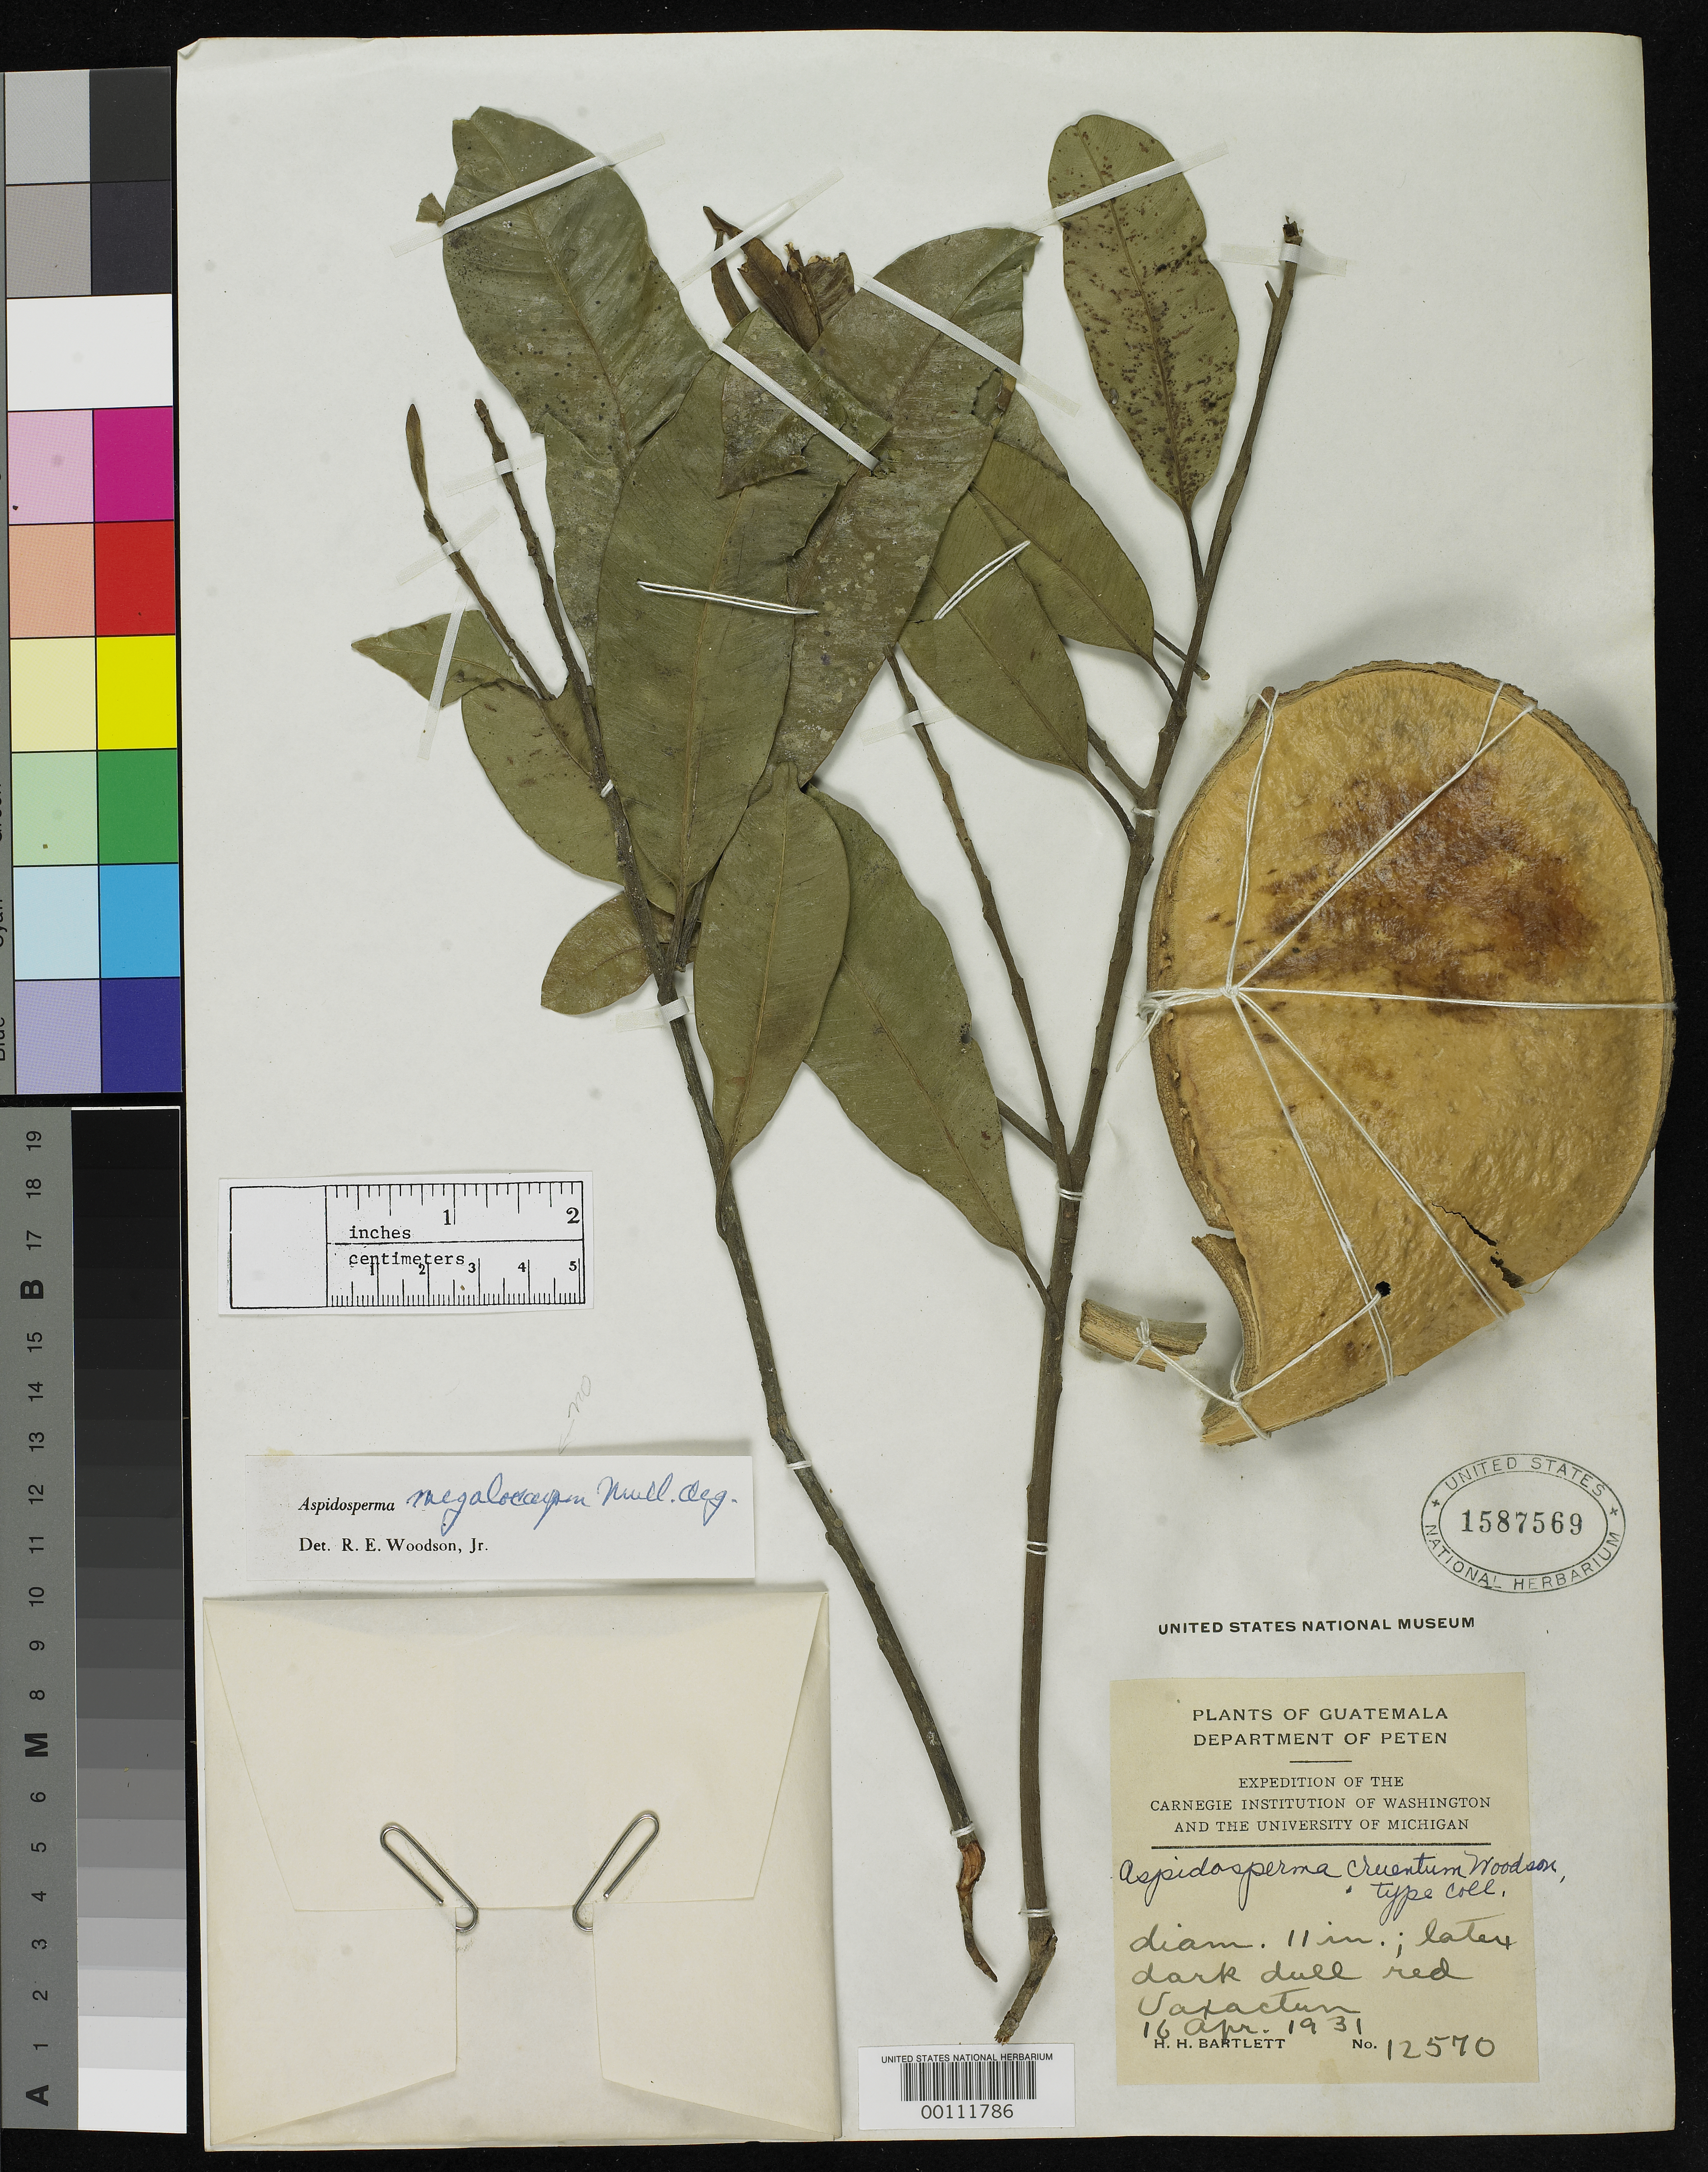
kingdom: Plantae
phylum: Tracheophyta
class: Magnoliopsida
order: Gentianales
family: Apocynaceae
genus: Aspidosperma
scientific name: Aspidosperma cruentum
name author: Woodson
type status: Isotype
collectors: H. H. Bartlett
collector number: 12570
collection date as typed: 16 Apr 1931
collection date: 1931-04-16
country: Guatemala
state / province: El Petén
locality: Uaxactún.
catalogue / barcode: US 1587569